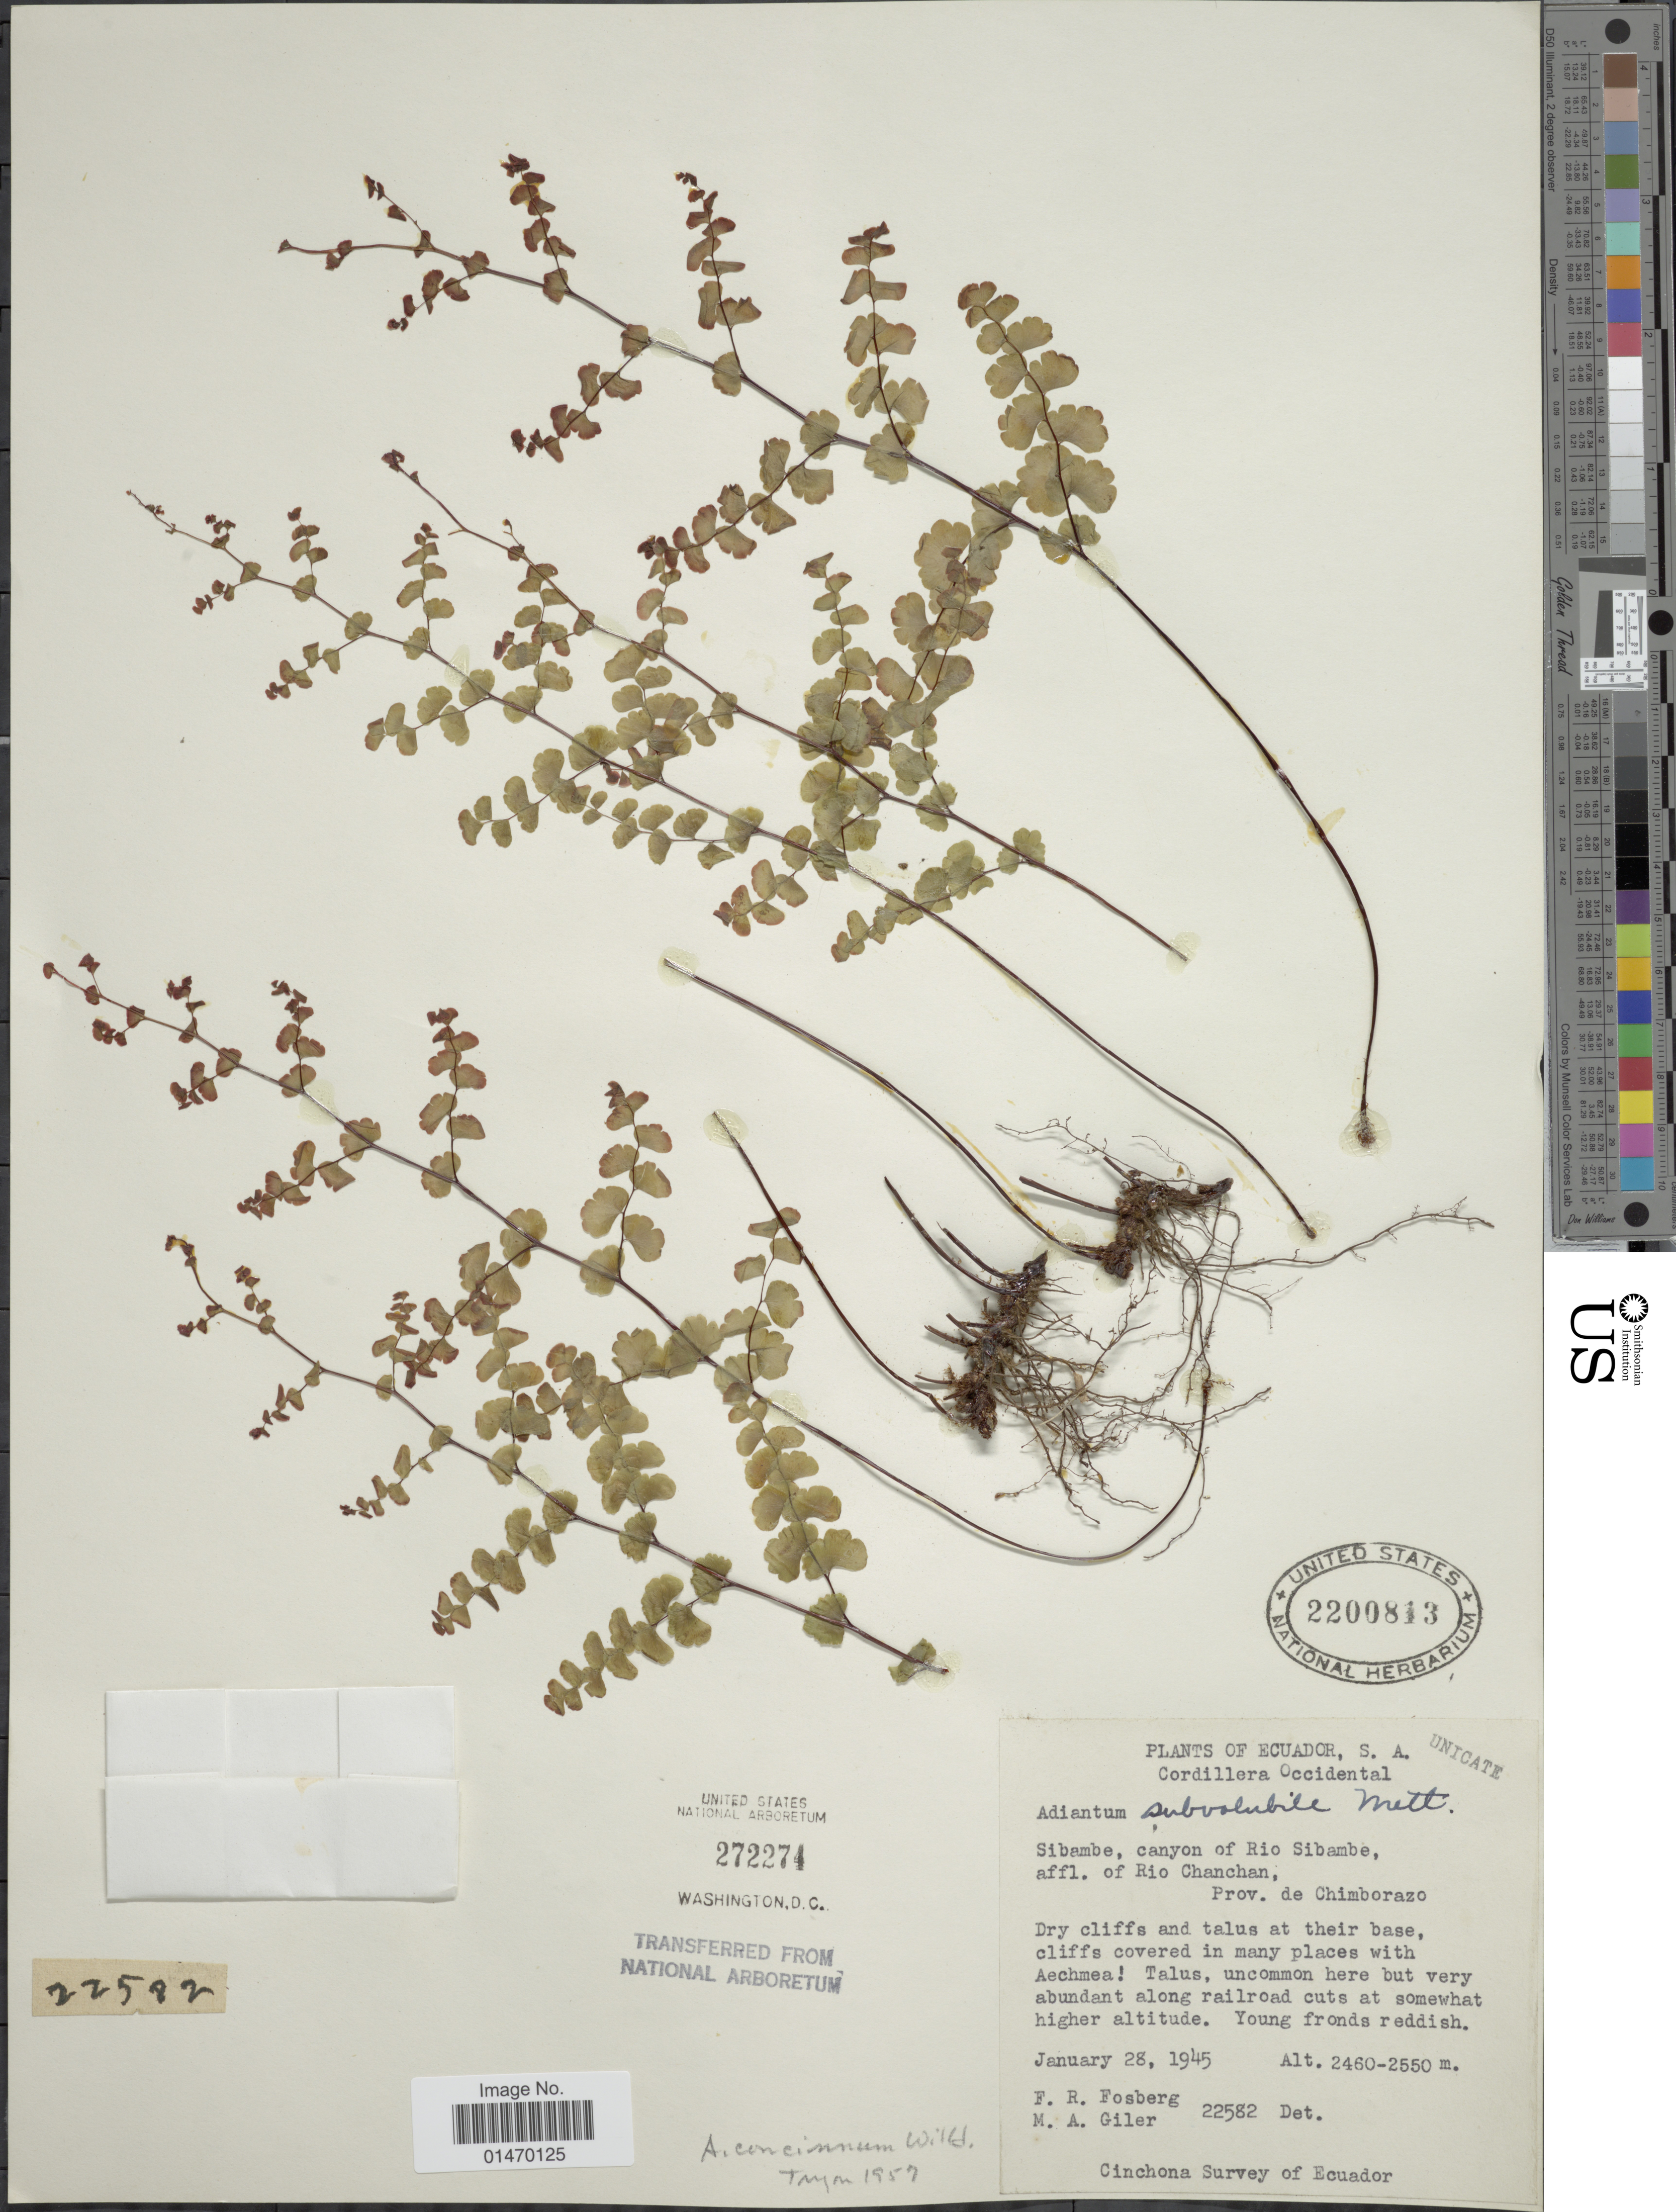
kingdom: Plantae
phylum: Tracheophyta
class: Polypodiopsida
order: Polypodiales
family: Pteridaceae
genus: Adiantum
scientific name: Adiantum concinnum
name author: Humb. & Bonpl. ex Willd.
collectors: F. R. Fosberg & M. Giler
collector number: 22582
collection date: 1945-01-28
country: Ecuador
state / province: Chimborazo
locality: Cordillera Occidental, Simbambe, canyon of Rio Sibambe, affl. of Rio Chachan.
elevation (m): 2460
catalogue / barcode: US 2200813